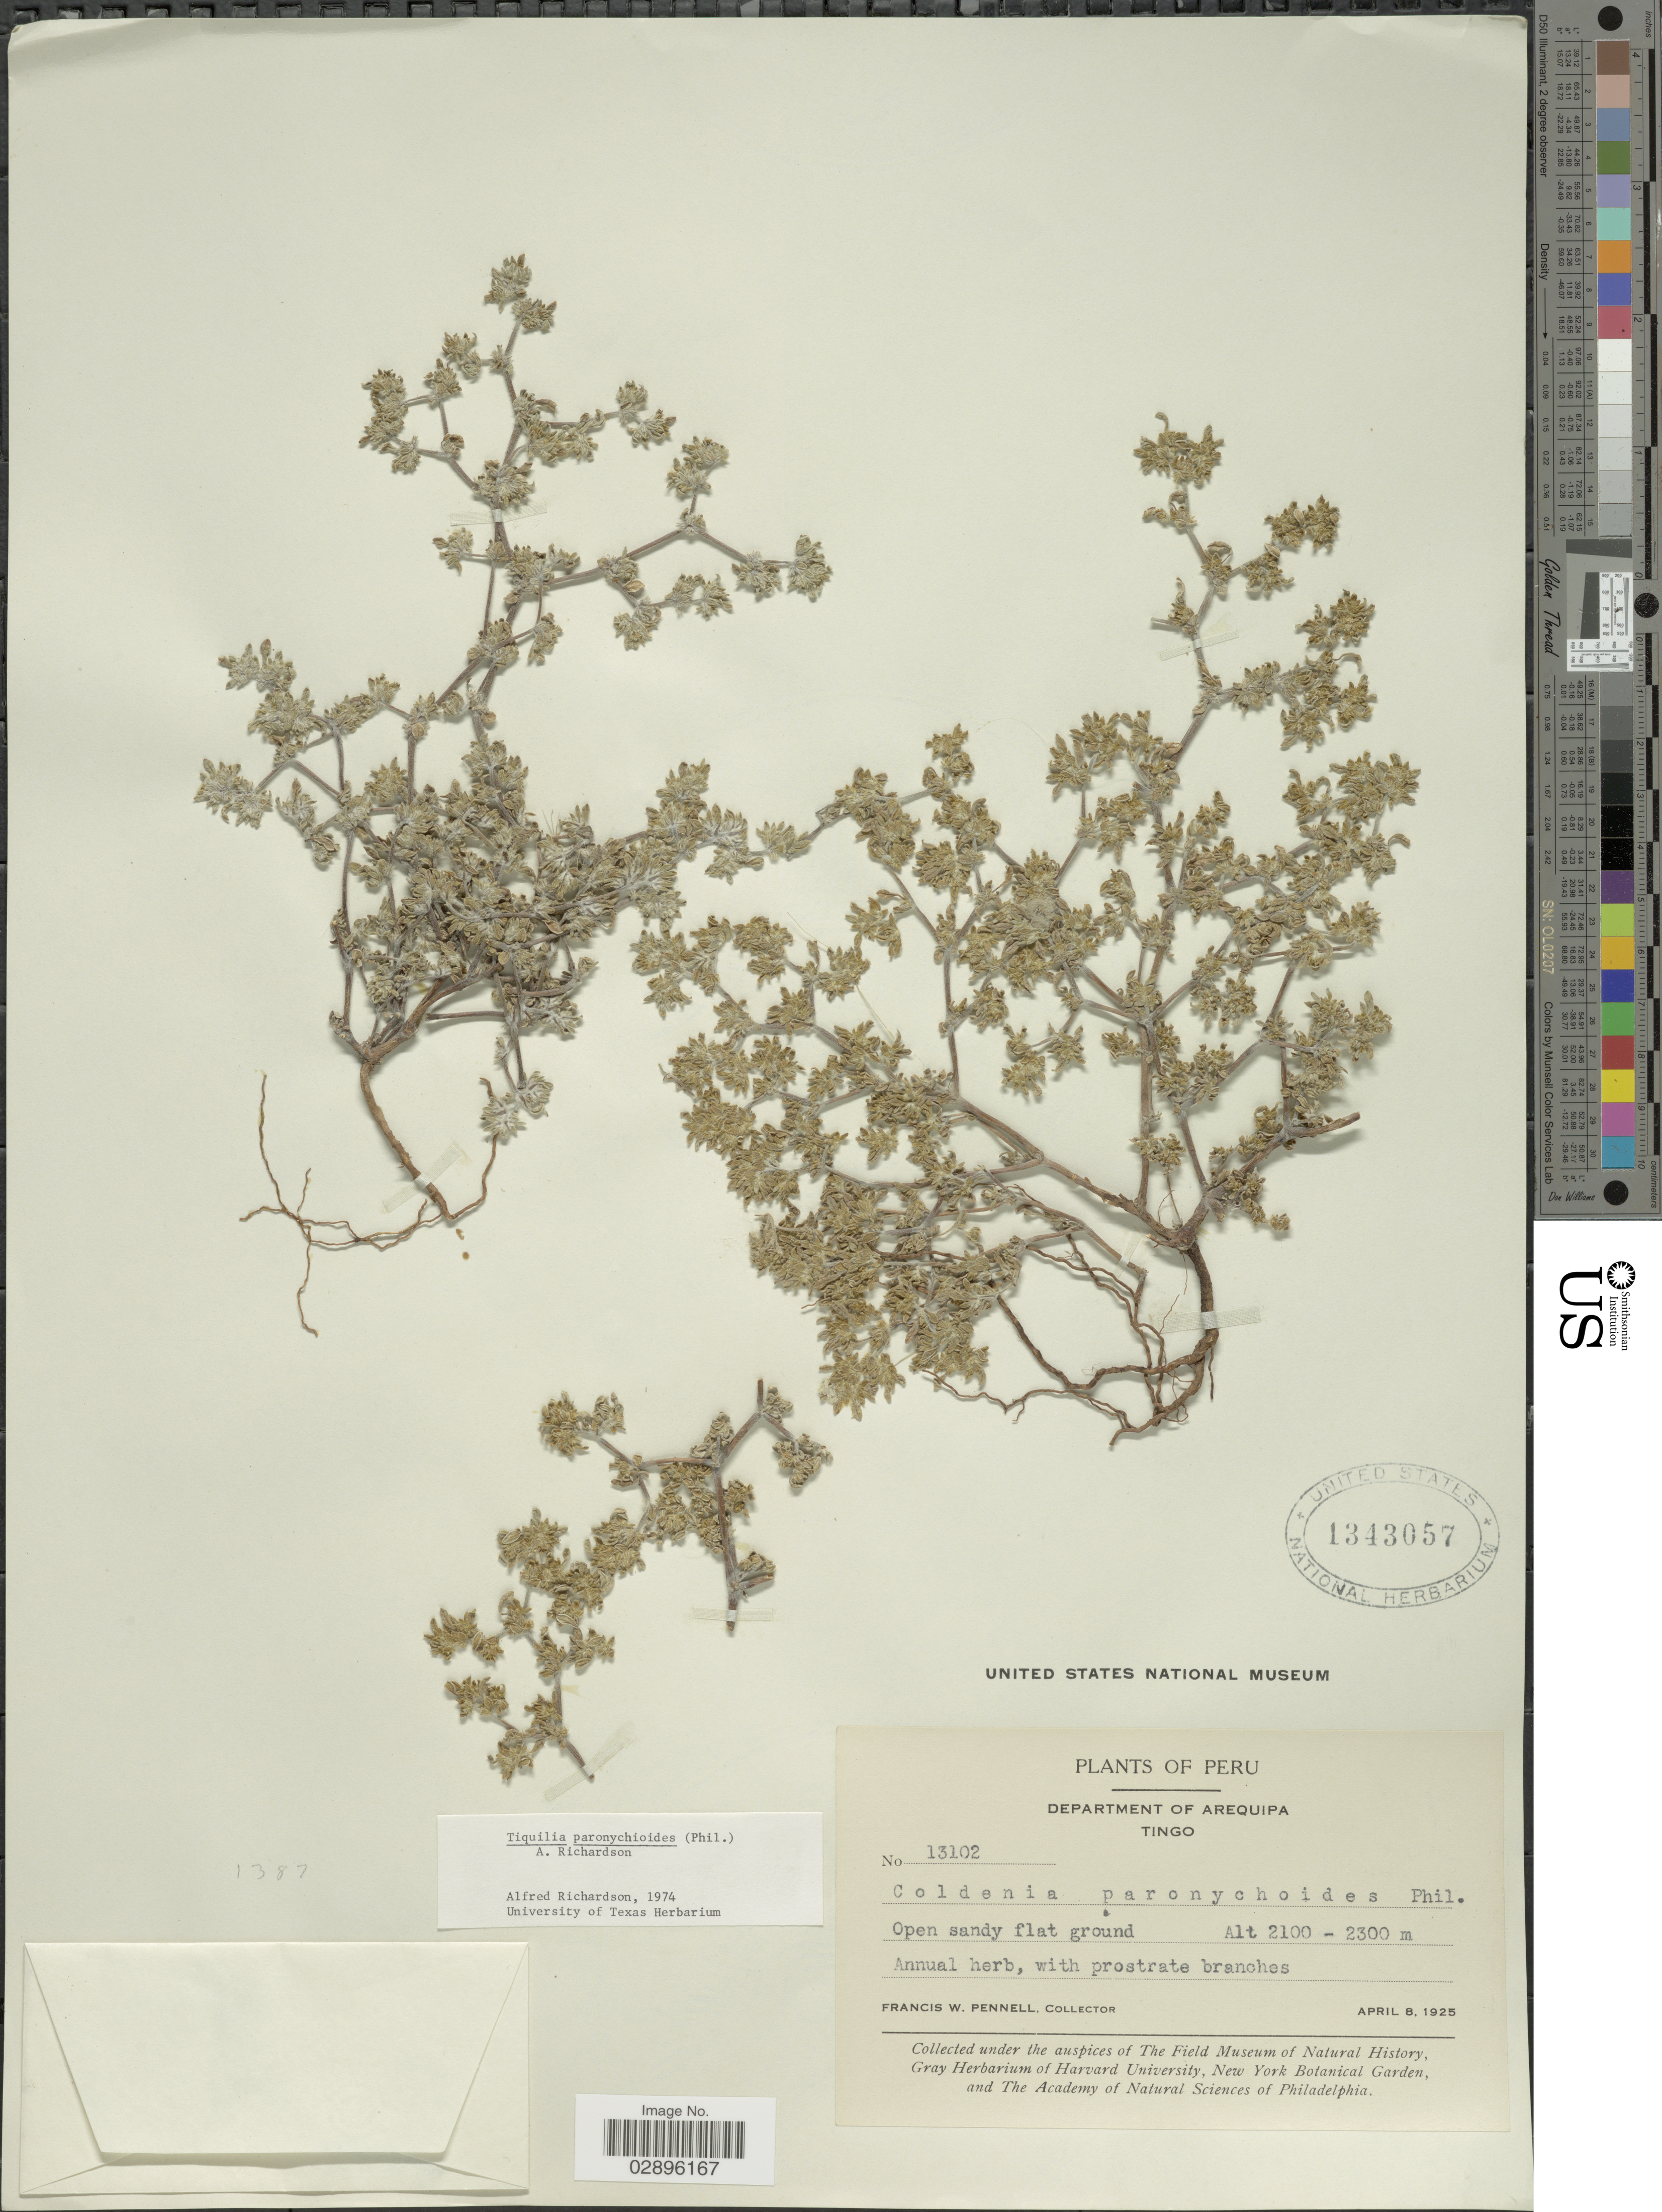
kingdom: Plantae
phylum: Tracheophyta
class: Magnoliopsida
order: Boraginales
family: Ehretiaceae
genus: Tiquilia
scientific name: Tiquilia paronychioides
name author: (Phil.) A.T. Richardson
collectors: F. W. Pennell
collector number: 13102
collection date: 1925-04-08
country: Peru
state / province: Arequipa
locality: Department of Arequipa. Tingo.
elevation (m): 2100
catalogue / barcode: US 1343057